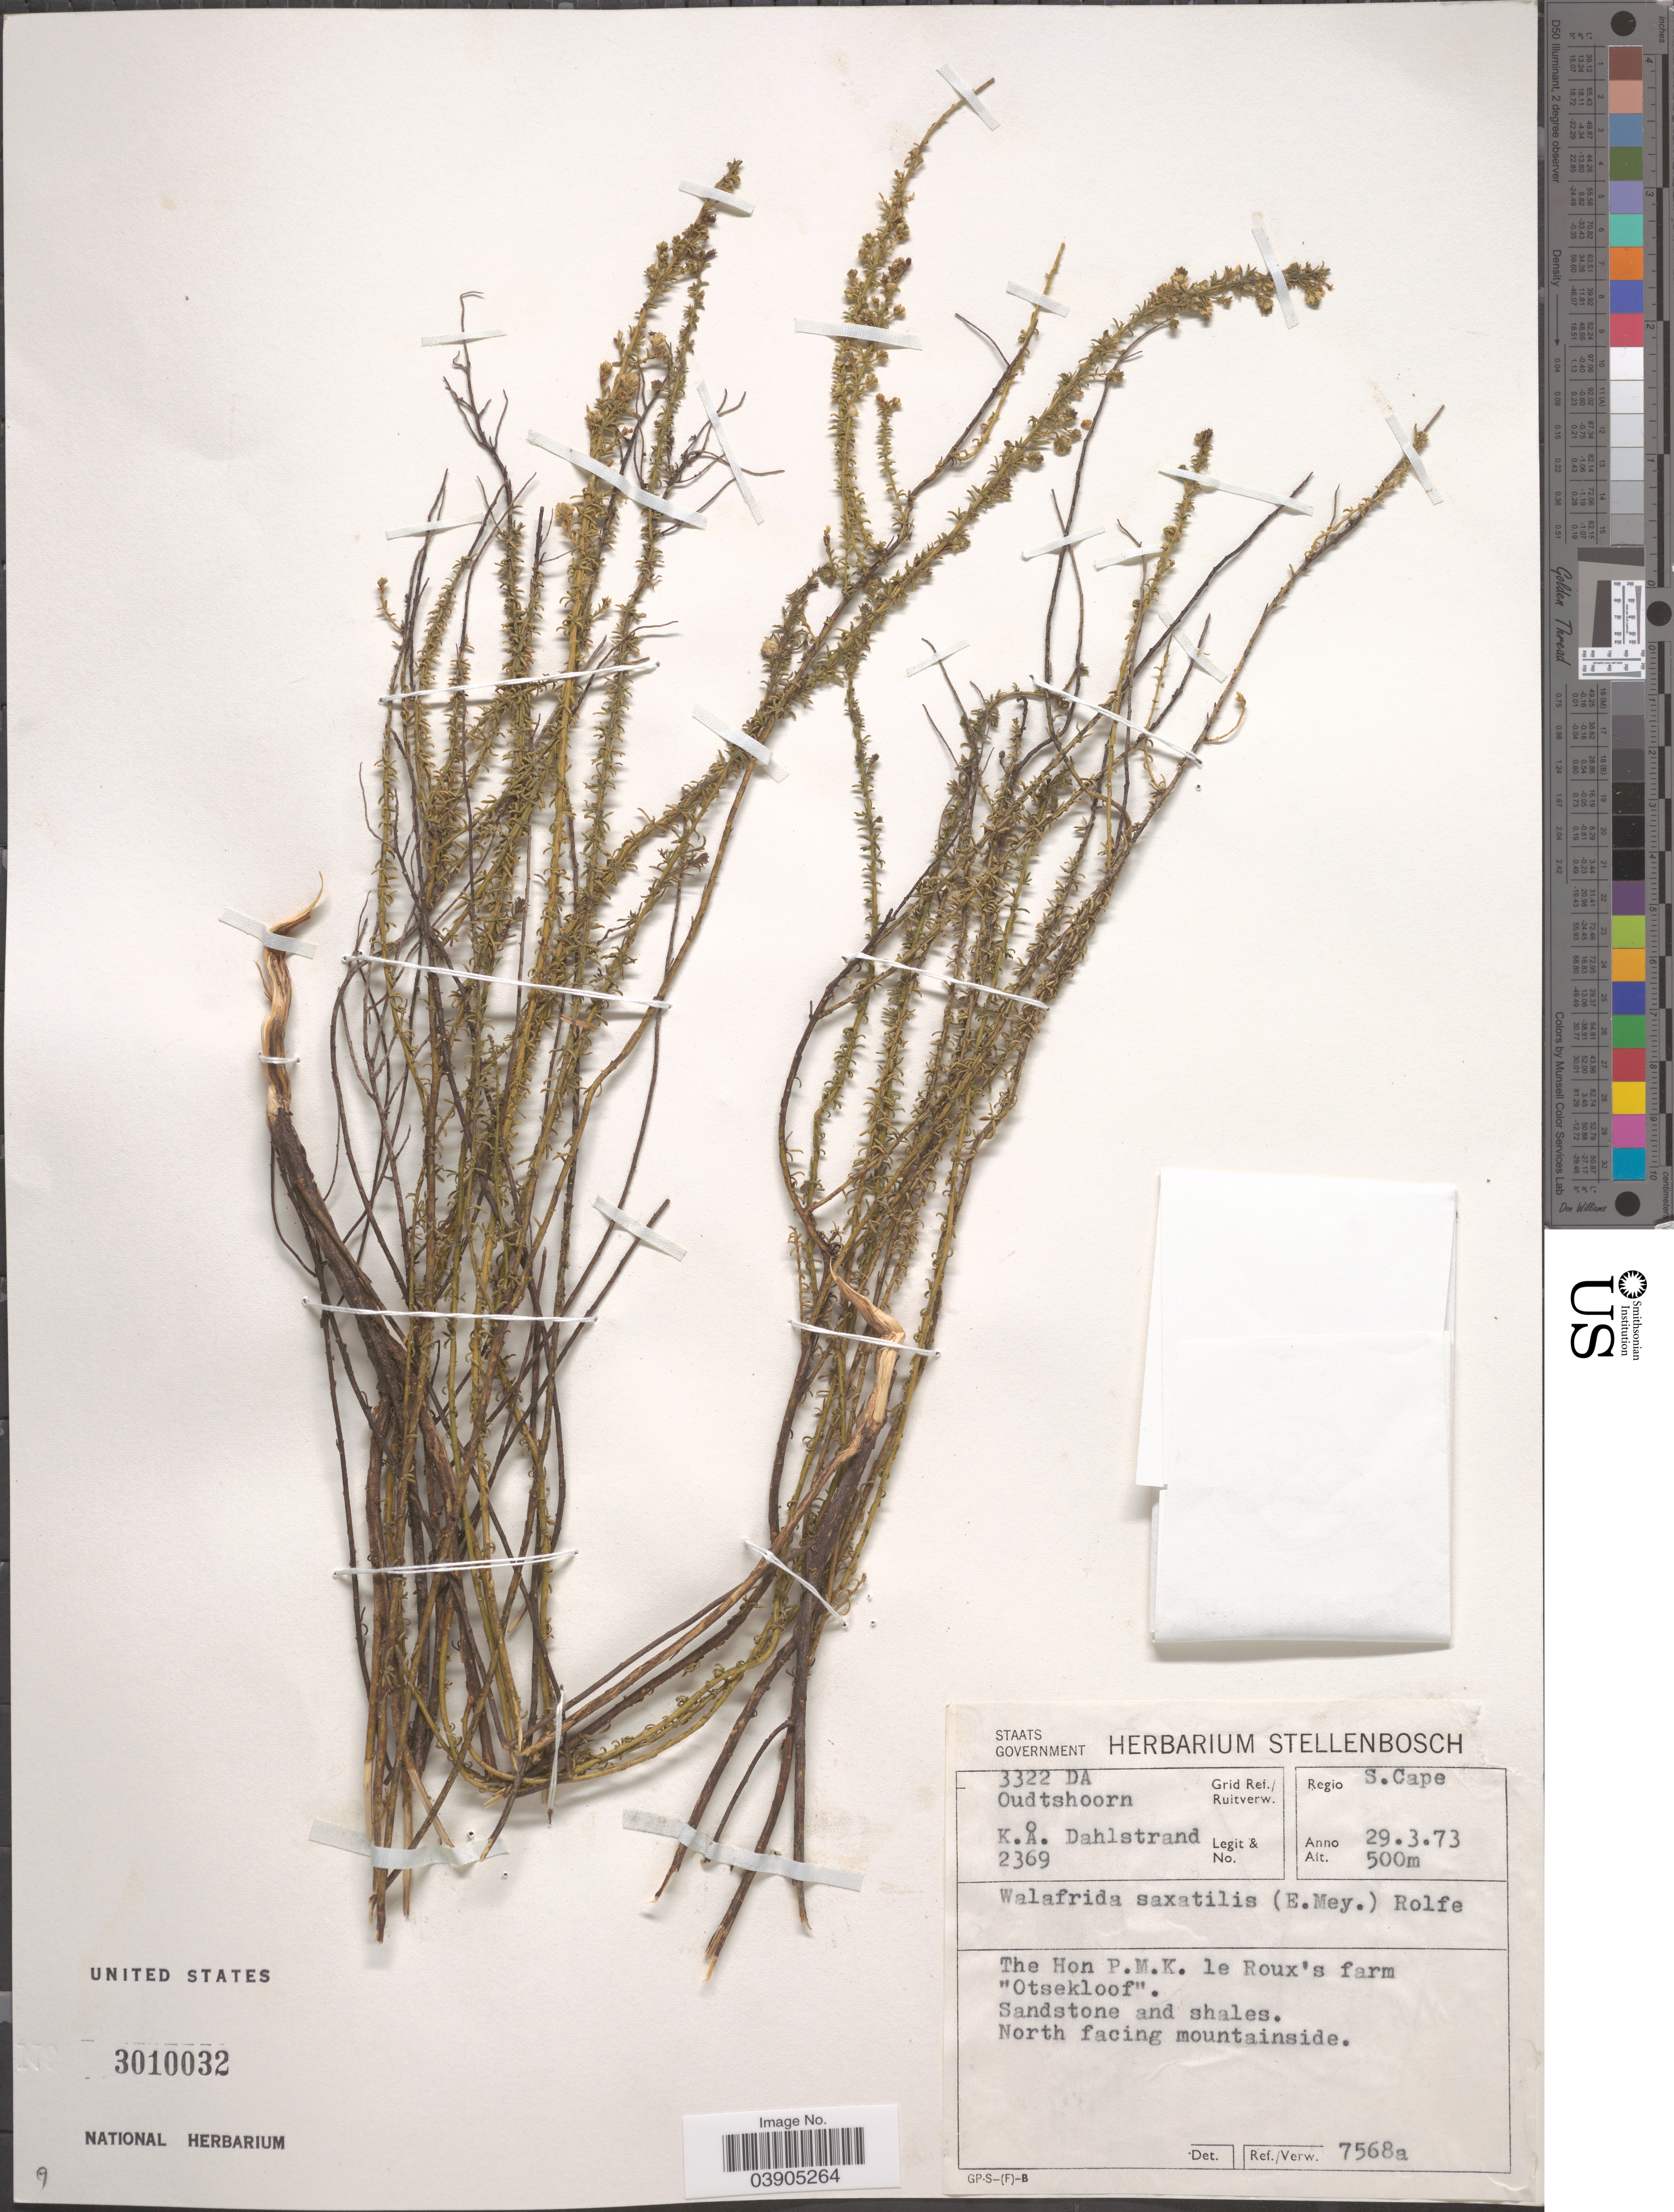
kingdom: Plantae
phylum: Tracheophyta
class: Magnoliopsida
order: Lamiales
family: Scrophulariaceae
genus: Selago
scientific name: Selago saxatilis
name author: E. Mey.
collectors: K. Dahlstrand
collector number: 2369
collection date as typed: Transcribed d/m/y: 29/3/73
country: South Africa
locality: Grid Ref./ Ruitverw. 3322 DA Oudtshoorn. Regio S.Cape. The Hon P.M.K le Roux's farm "Otsekloof". North facing mountainside.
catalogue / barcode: US 3010032